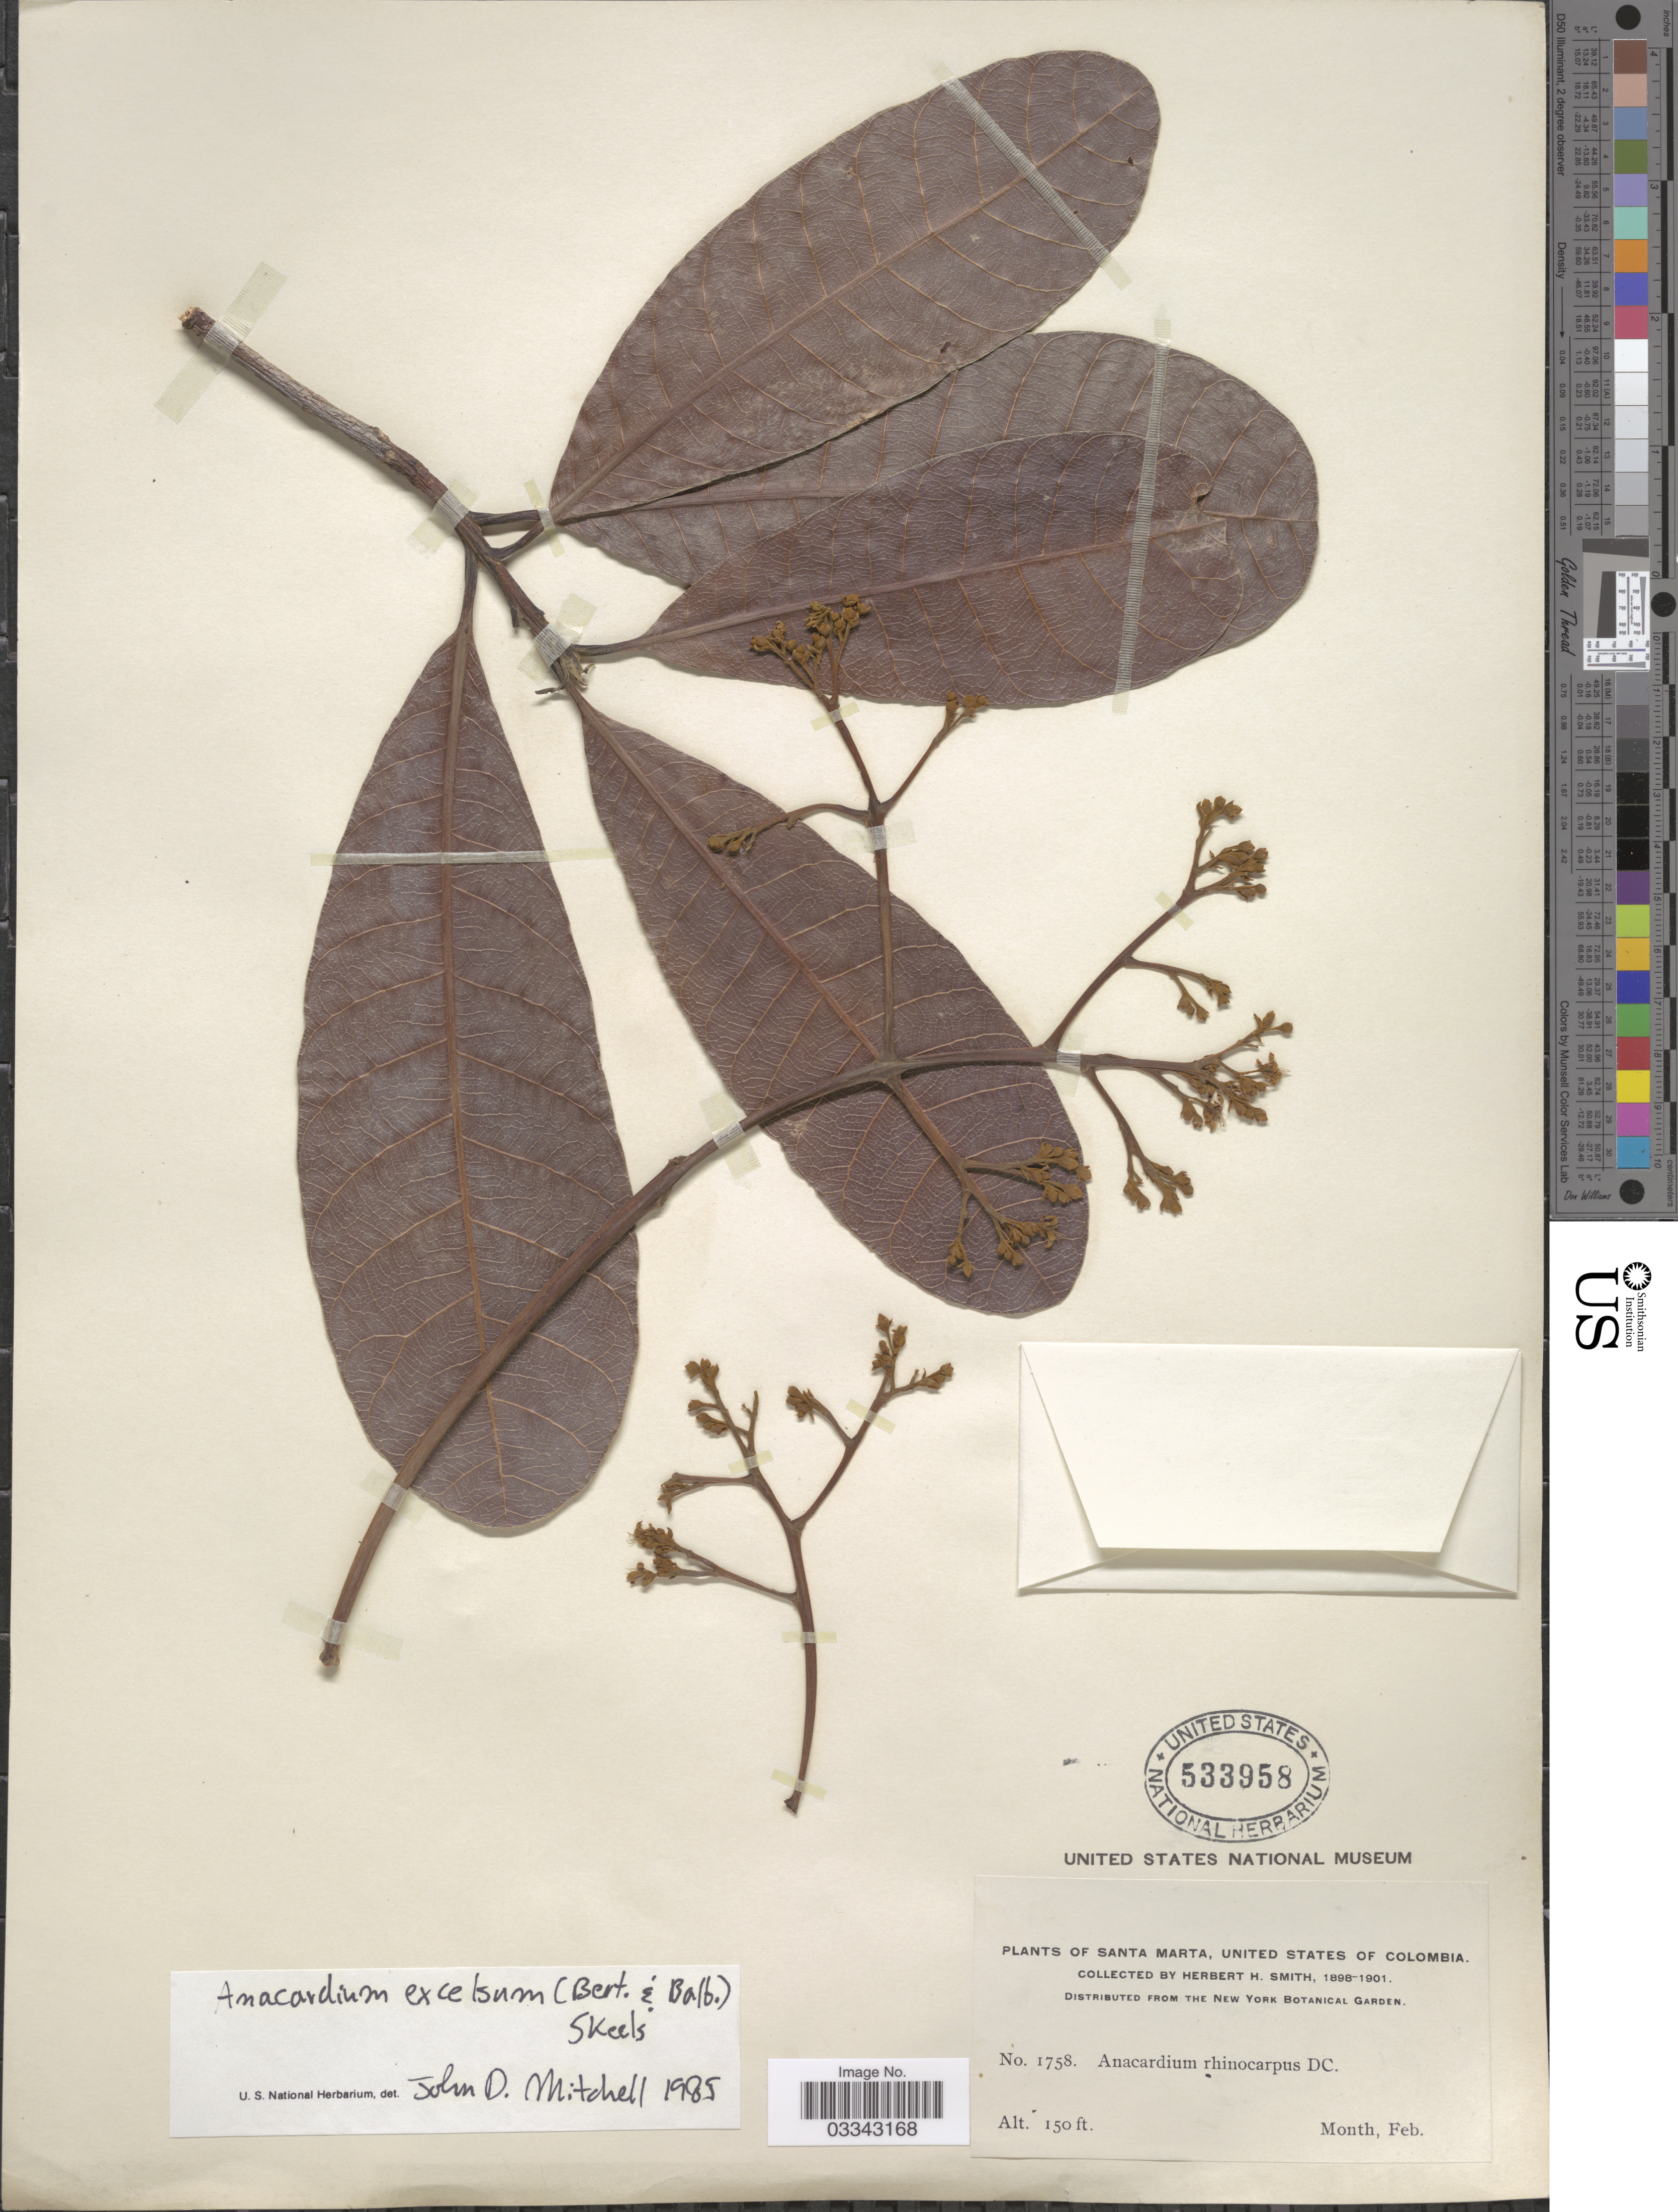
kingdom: Plantae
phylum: Tracheophyta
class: Magnoliopsida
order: Sapindales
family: Anacardiaceae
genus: Anacardium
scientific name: Anacardium excelsum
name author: (Kunth) Skeels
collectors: Herbert H. Smith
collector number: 1758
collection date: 1898-02/1901-02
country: Colombia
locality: Santa Marta, United States of Colombia.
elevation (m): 46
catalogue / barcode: US 533958